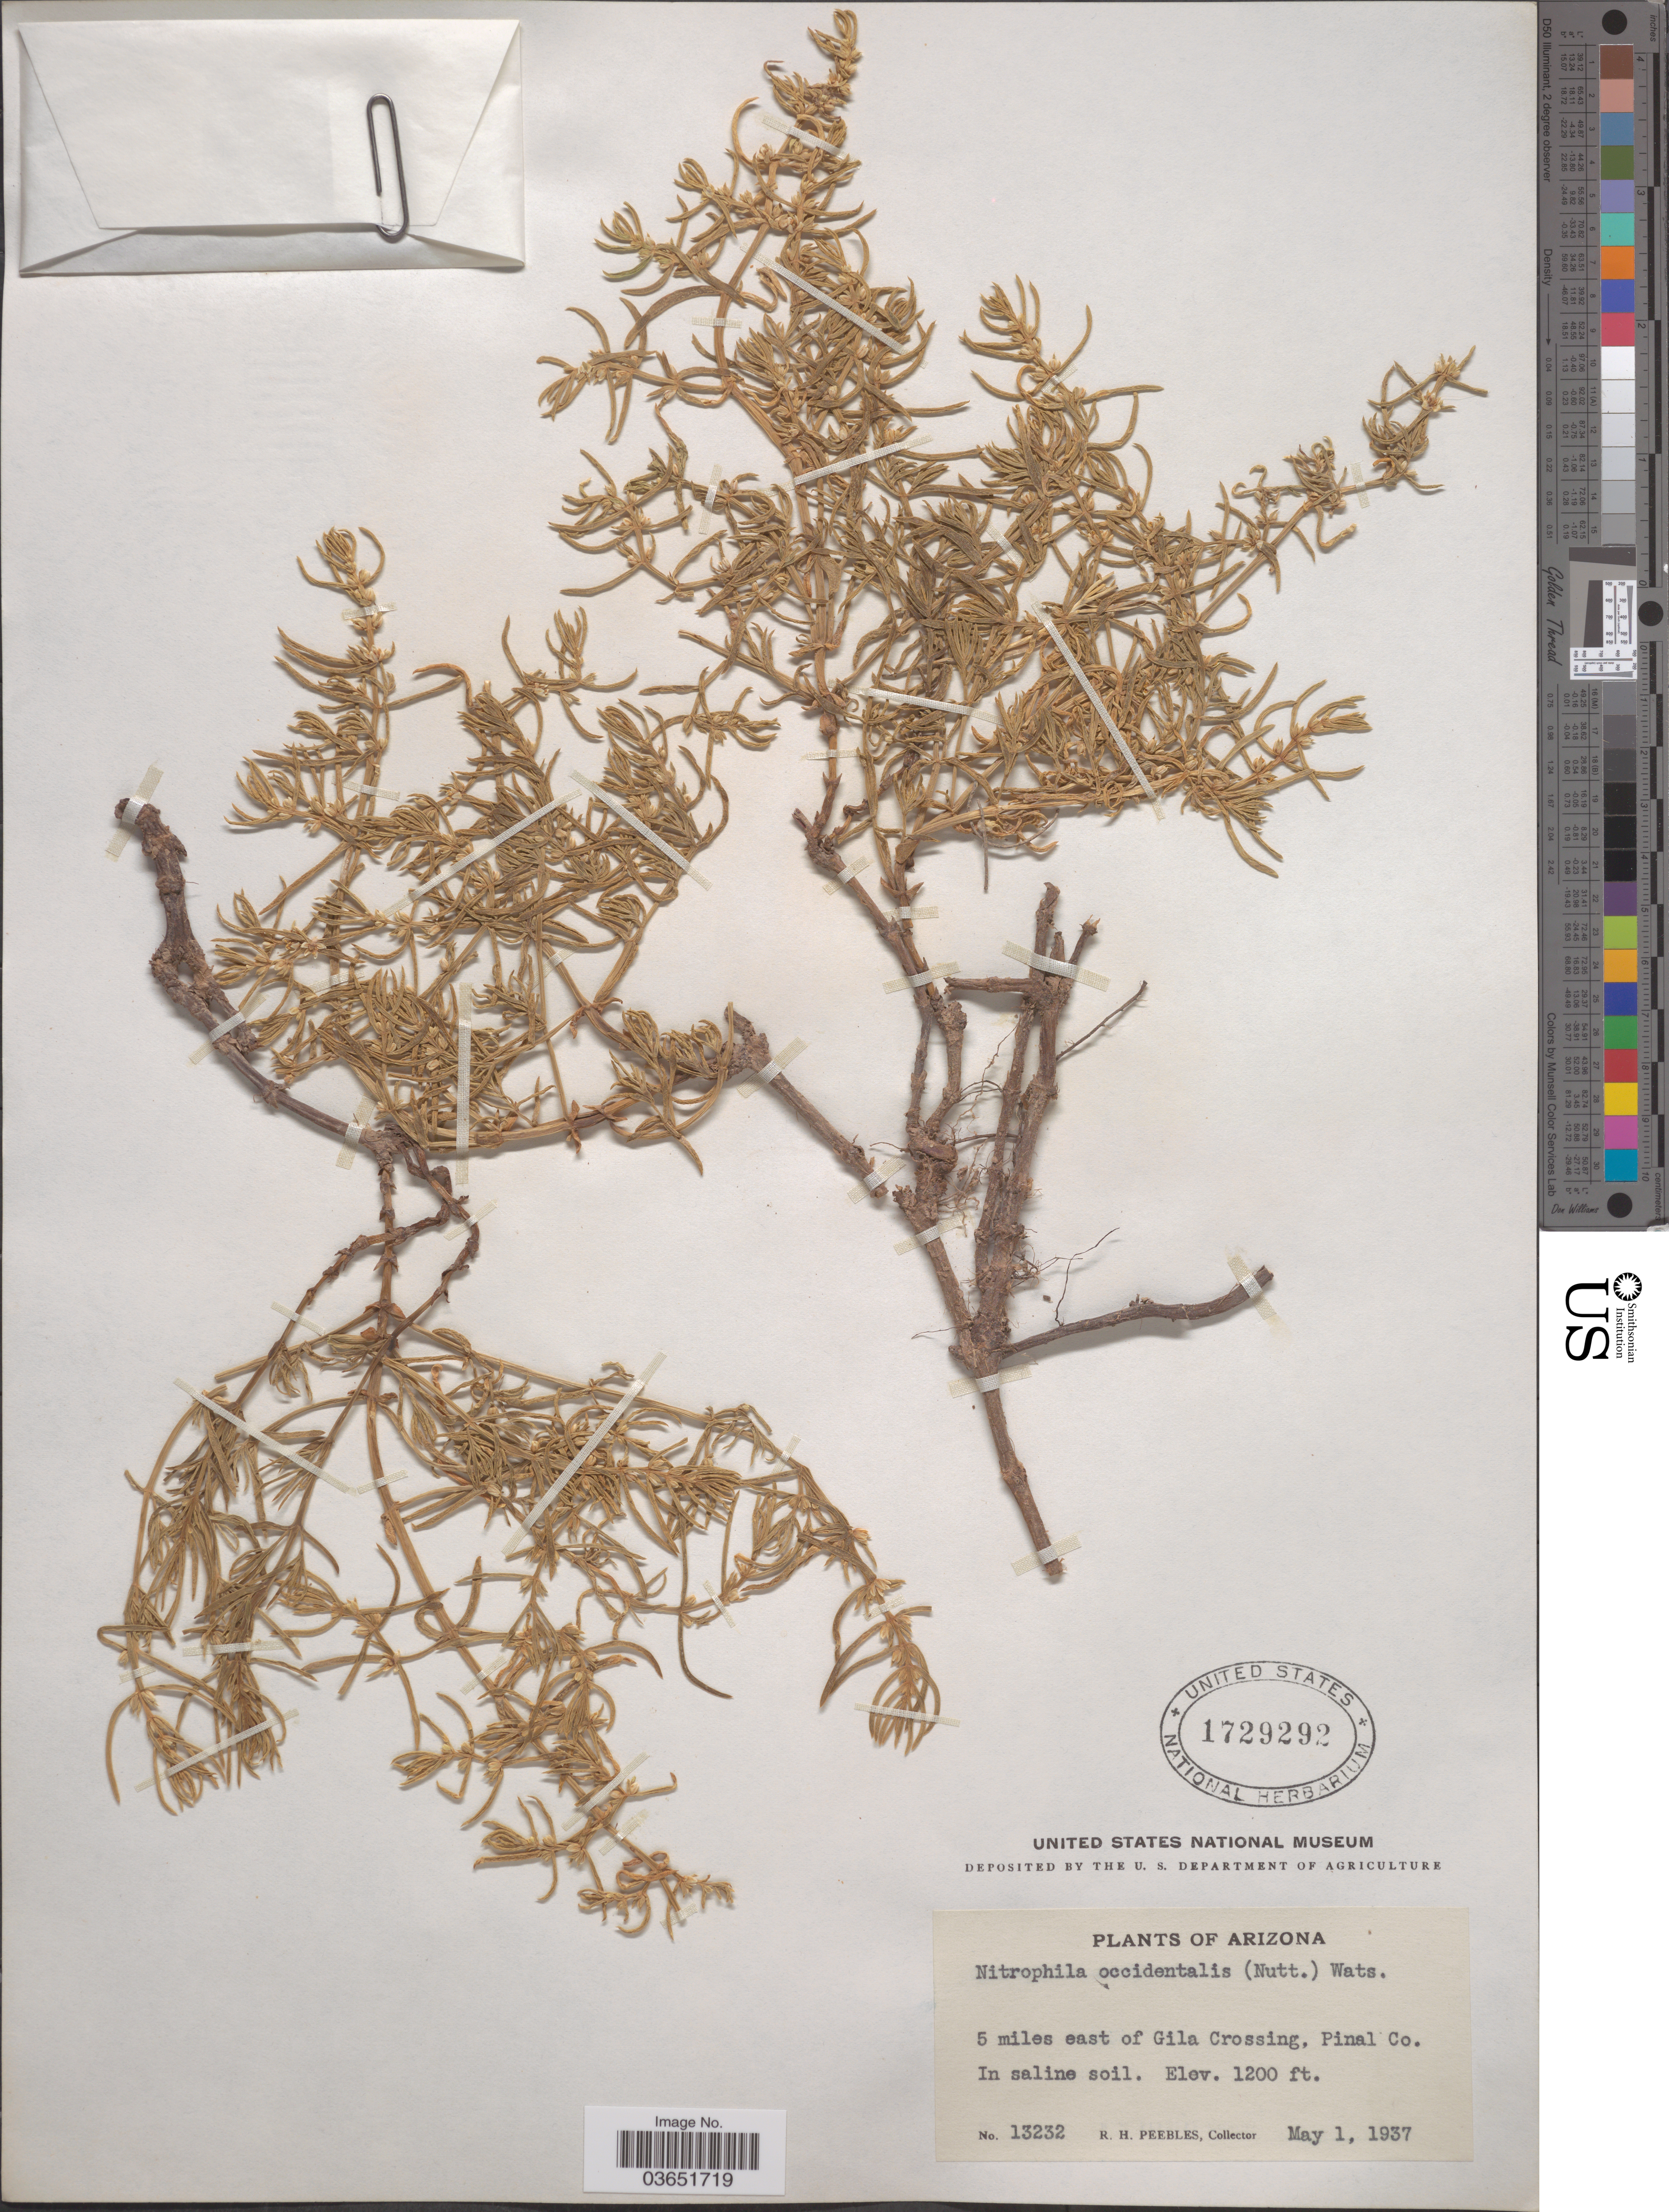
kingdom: Plantae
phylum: Tracheophyta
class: Magnoliopsida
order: Caryophyllales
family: Amaranthaceae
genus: Nitrophila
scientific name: Nitrophila occidentalis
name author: (Moq.) S. Watson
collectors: R. H. Peebles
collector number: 13232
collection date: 1937-05-01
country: United States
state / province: Arizona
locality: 5 miles east of Gila Crossing, Pinal Co.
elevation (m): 366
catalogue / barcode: US 1729292